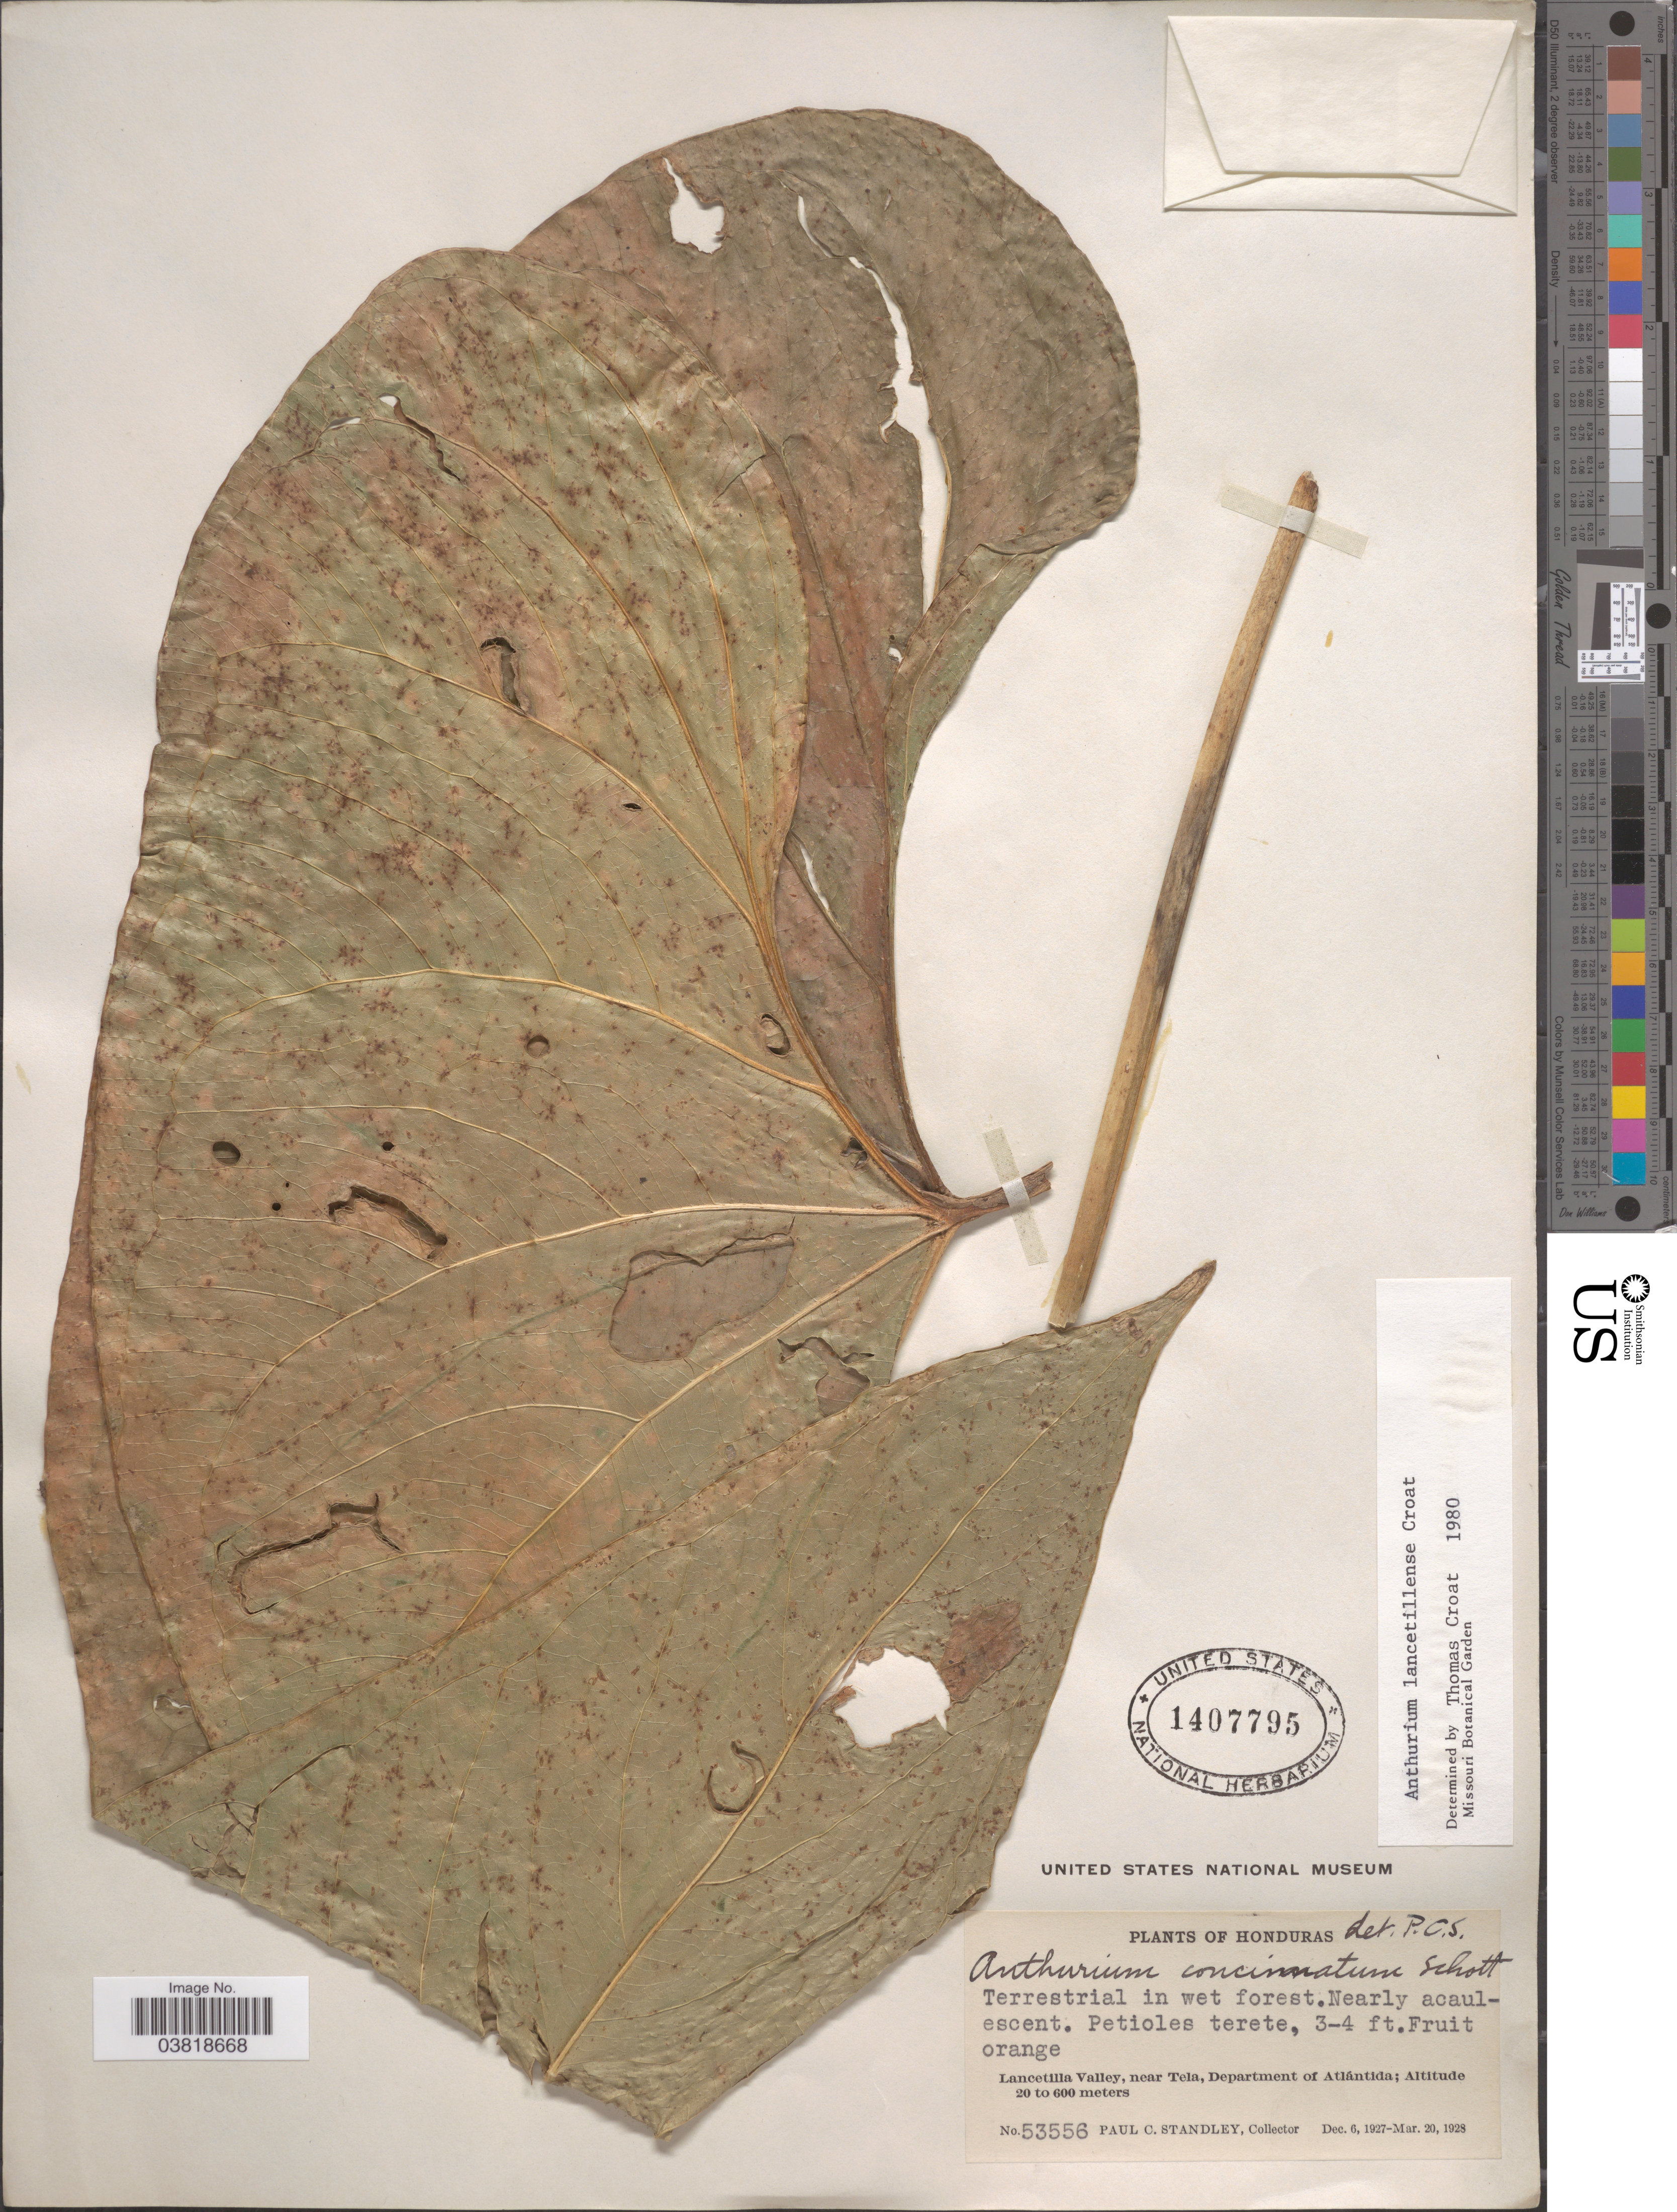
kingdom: Plantae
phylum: Tracheophyta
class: Liliopsida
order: Alismatales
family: Araceae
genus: Anthurium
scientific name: Anthurium lancetillense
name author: Croat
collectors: P. C. Standley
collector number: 53556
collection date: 1927-12-06/1928-03-20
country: Honduras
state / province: Atlantida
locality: Lancetilla Valley, near Tela, Department of Atlántida.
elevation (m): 20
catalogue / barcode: US 1407795